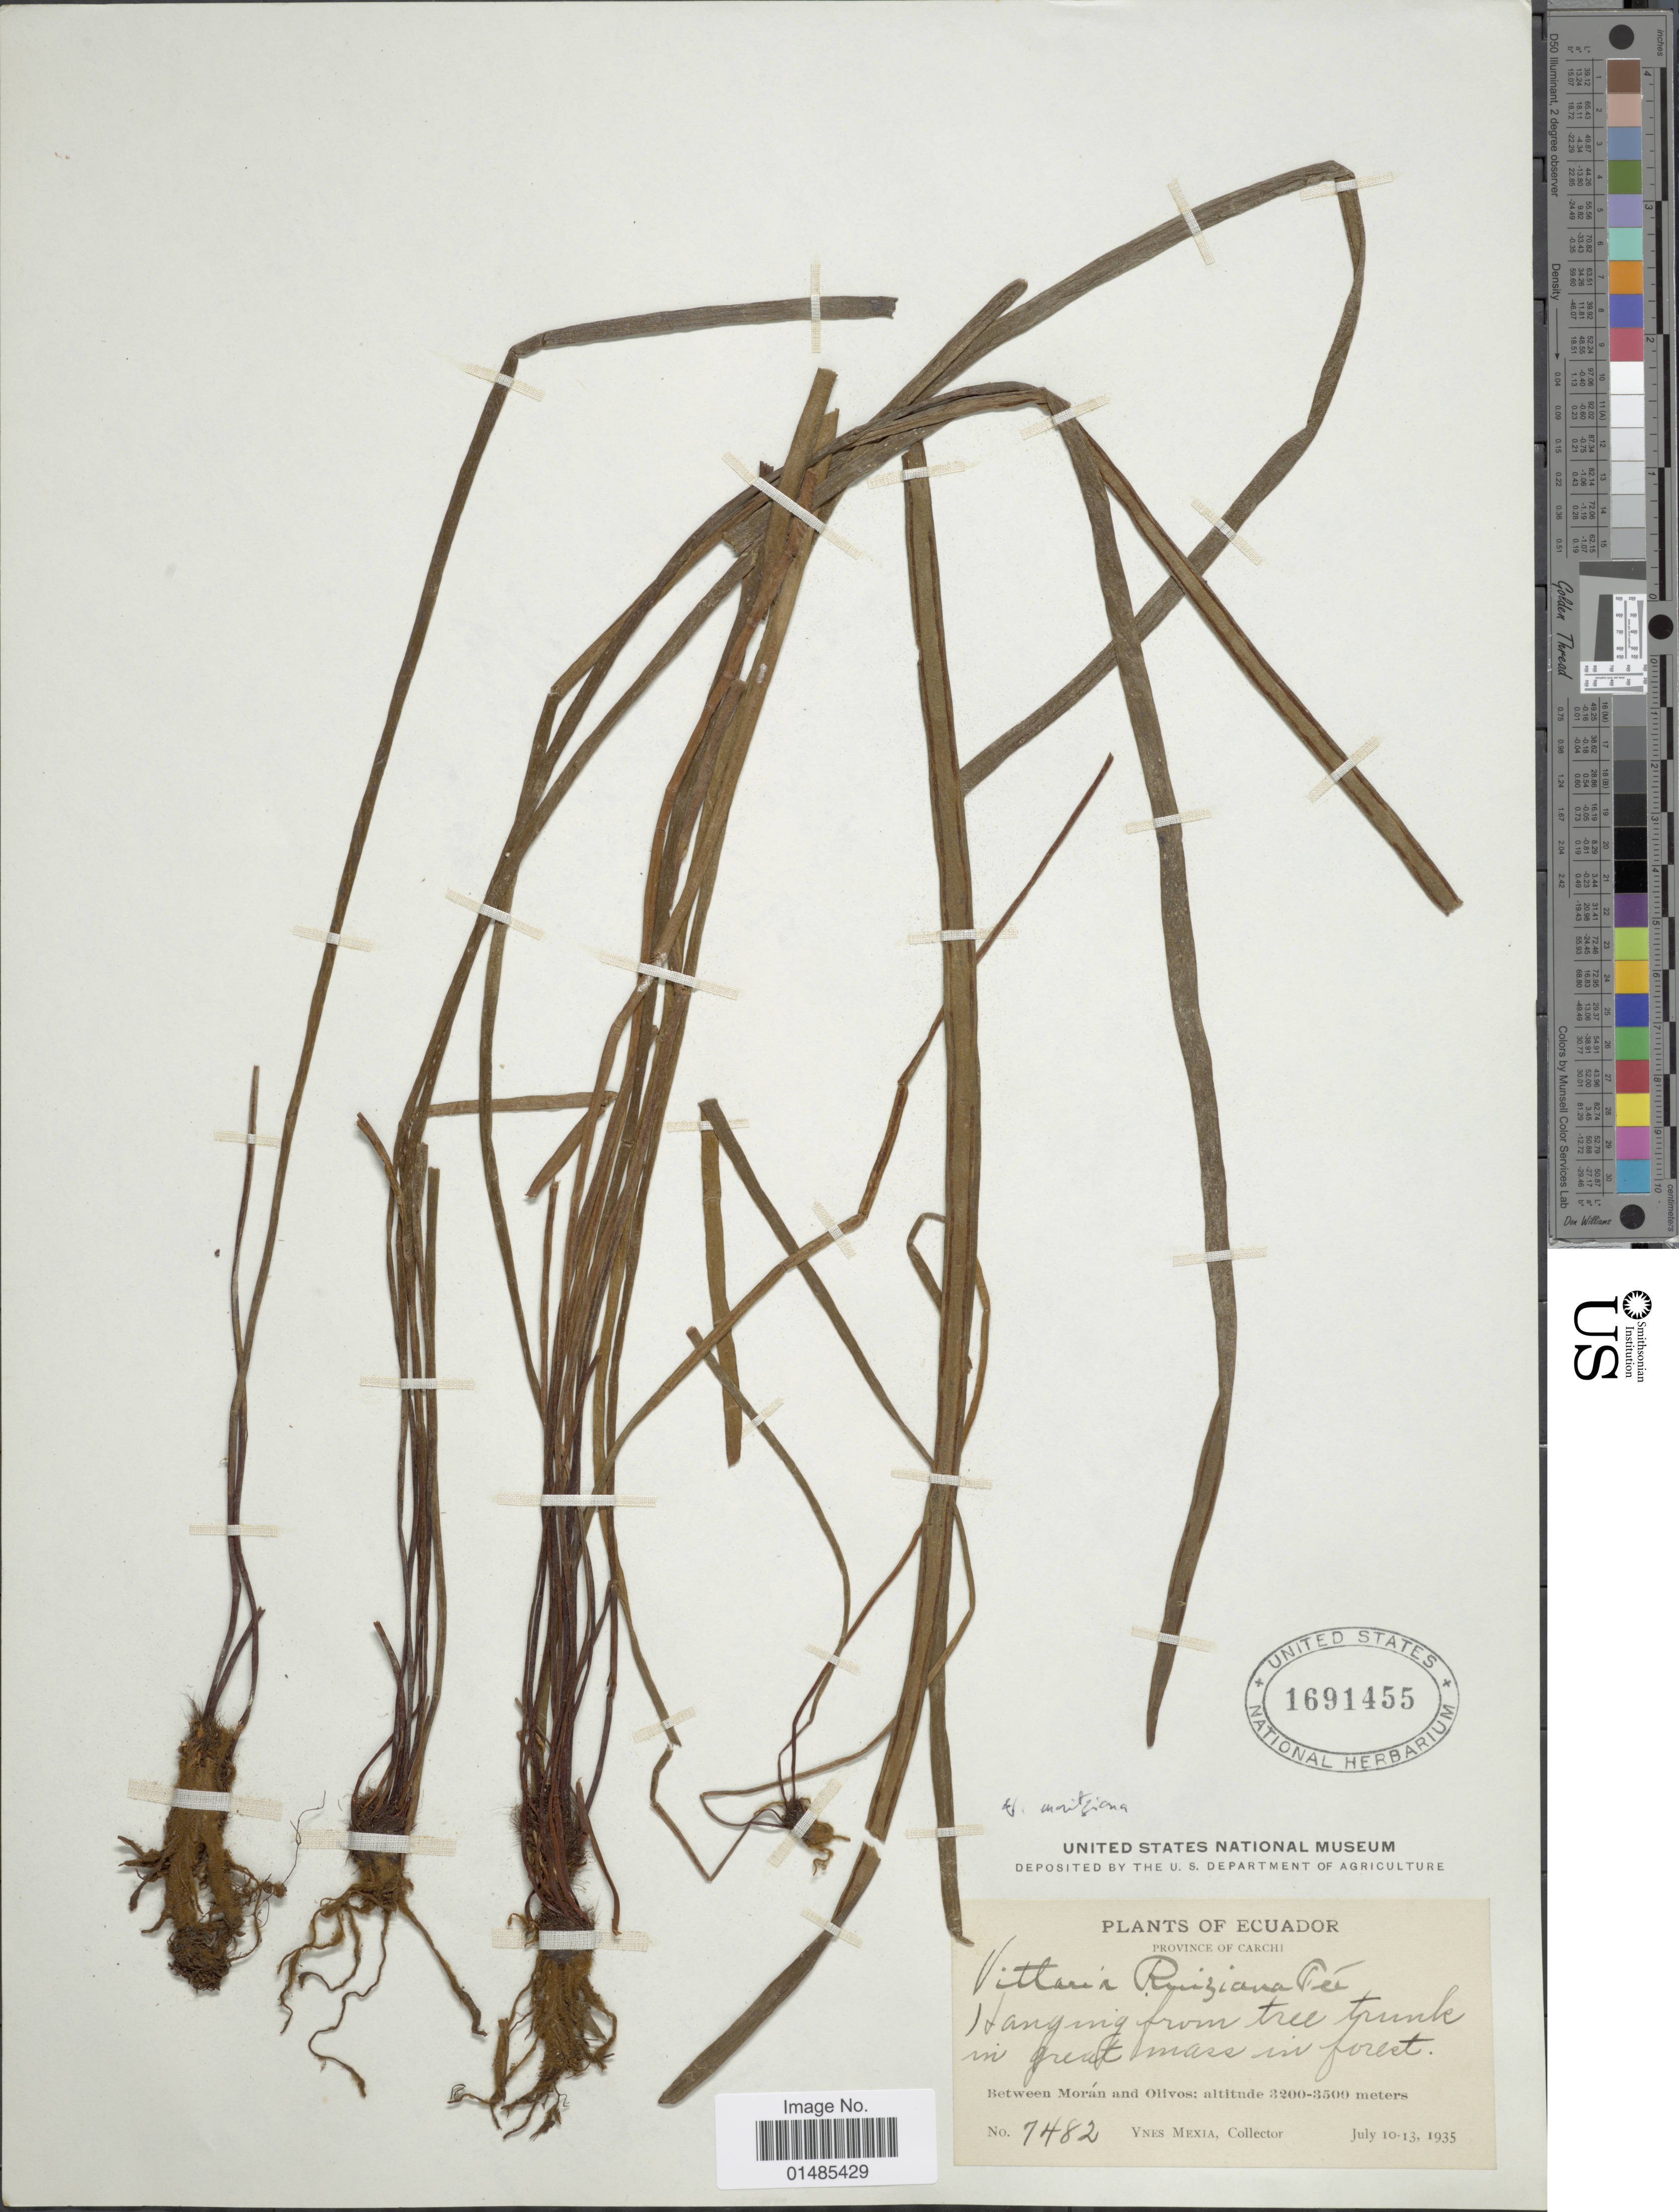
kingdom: Plantae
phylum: Tracheophyta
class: Polypodiopsida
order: Polypodiales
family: Pteridaceae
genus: Radiovittaria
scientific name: Radiovittaria moritziana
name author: (Mett.) E.H. Crane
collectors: Y. Mexia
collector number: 7482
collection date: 1935-07-10/1935-07-13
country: Ecuador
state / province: Carchi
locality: Between Morán and Olivos.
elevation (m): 3200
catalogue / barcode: US 1691455